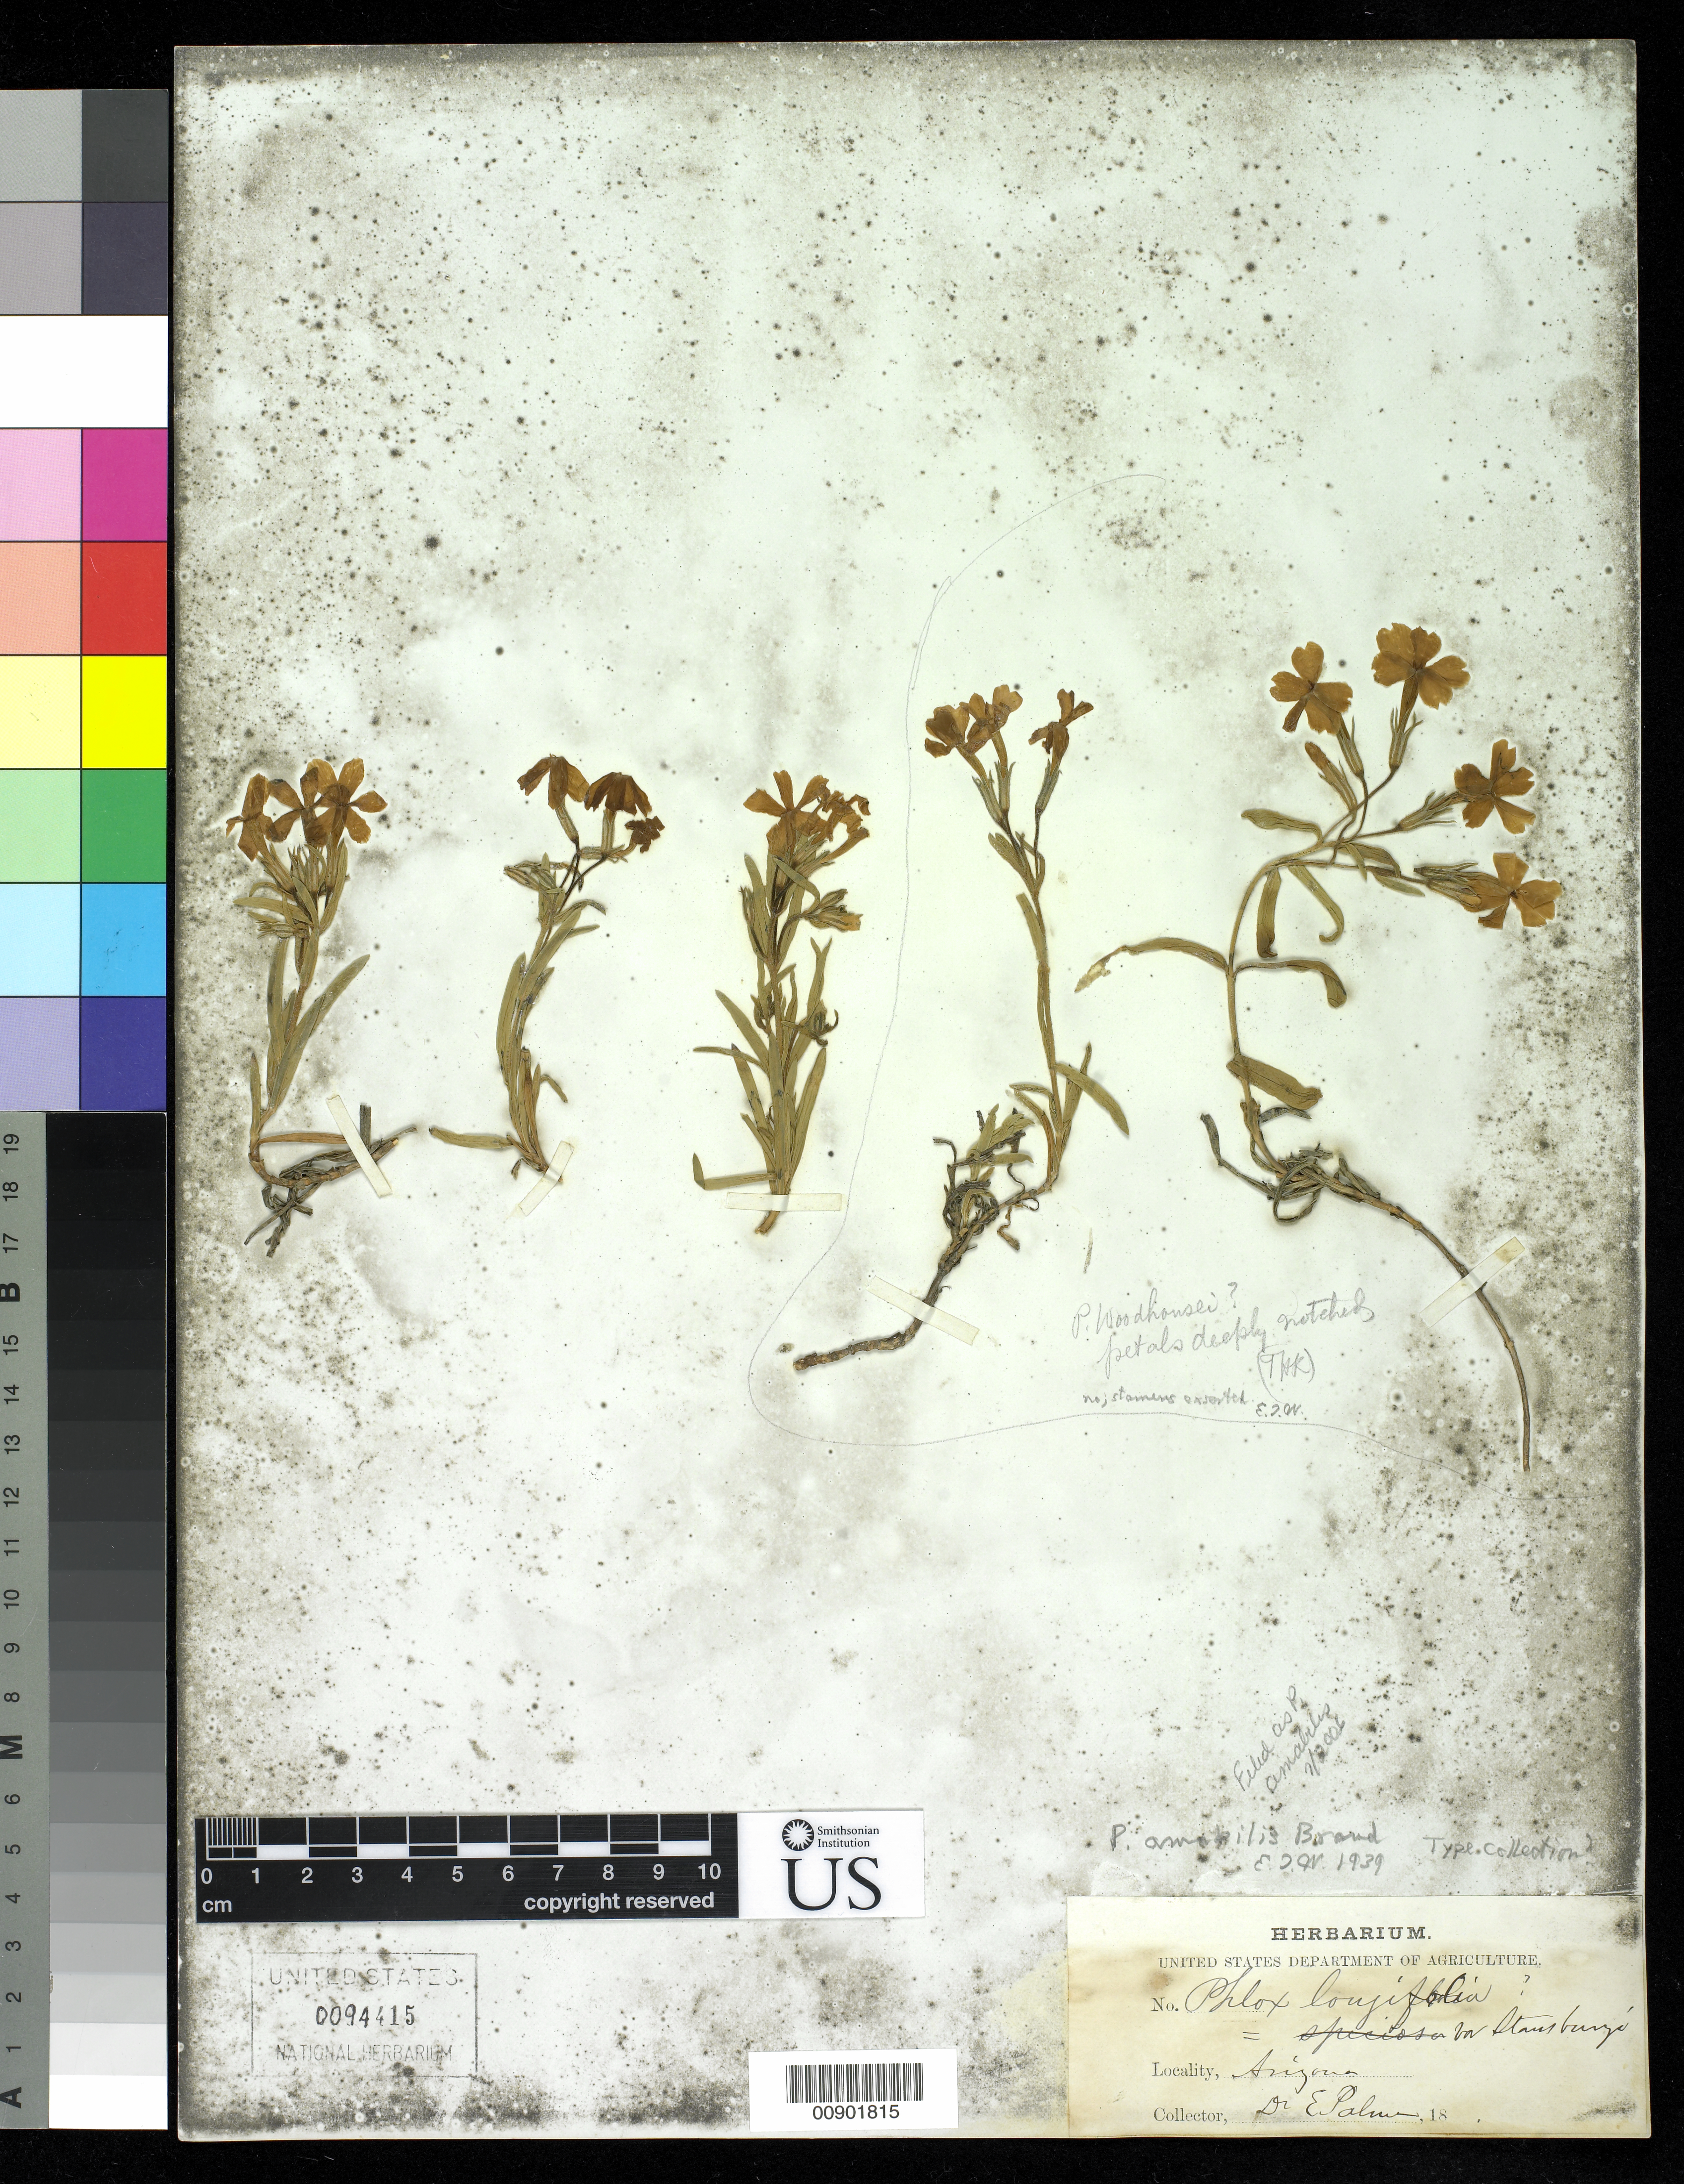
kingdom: Plantae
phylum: Tracheophyta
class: Magnoliopsida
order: Ericales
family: Polemoniaceae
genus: Phlox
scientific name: Phlox amabilis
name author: Brand in Engl.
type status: Possible Type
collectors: E. Palmer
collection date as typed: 18--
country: United States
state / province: Arizona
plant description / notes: Current name as cited by Cronquist et al. in Intermountain Fl. 4: 98 (1984).; Lectotype is Palmer 391 as designated by Wherry, Morris Arbor. Monogr. 3: 19 (1955), acc. to Cronquist et al., Intermountain Fl. 4: 98 (1984).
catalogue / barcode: US 94415